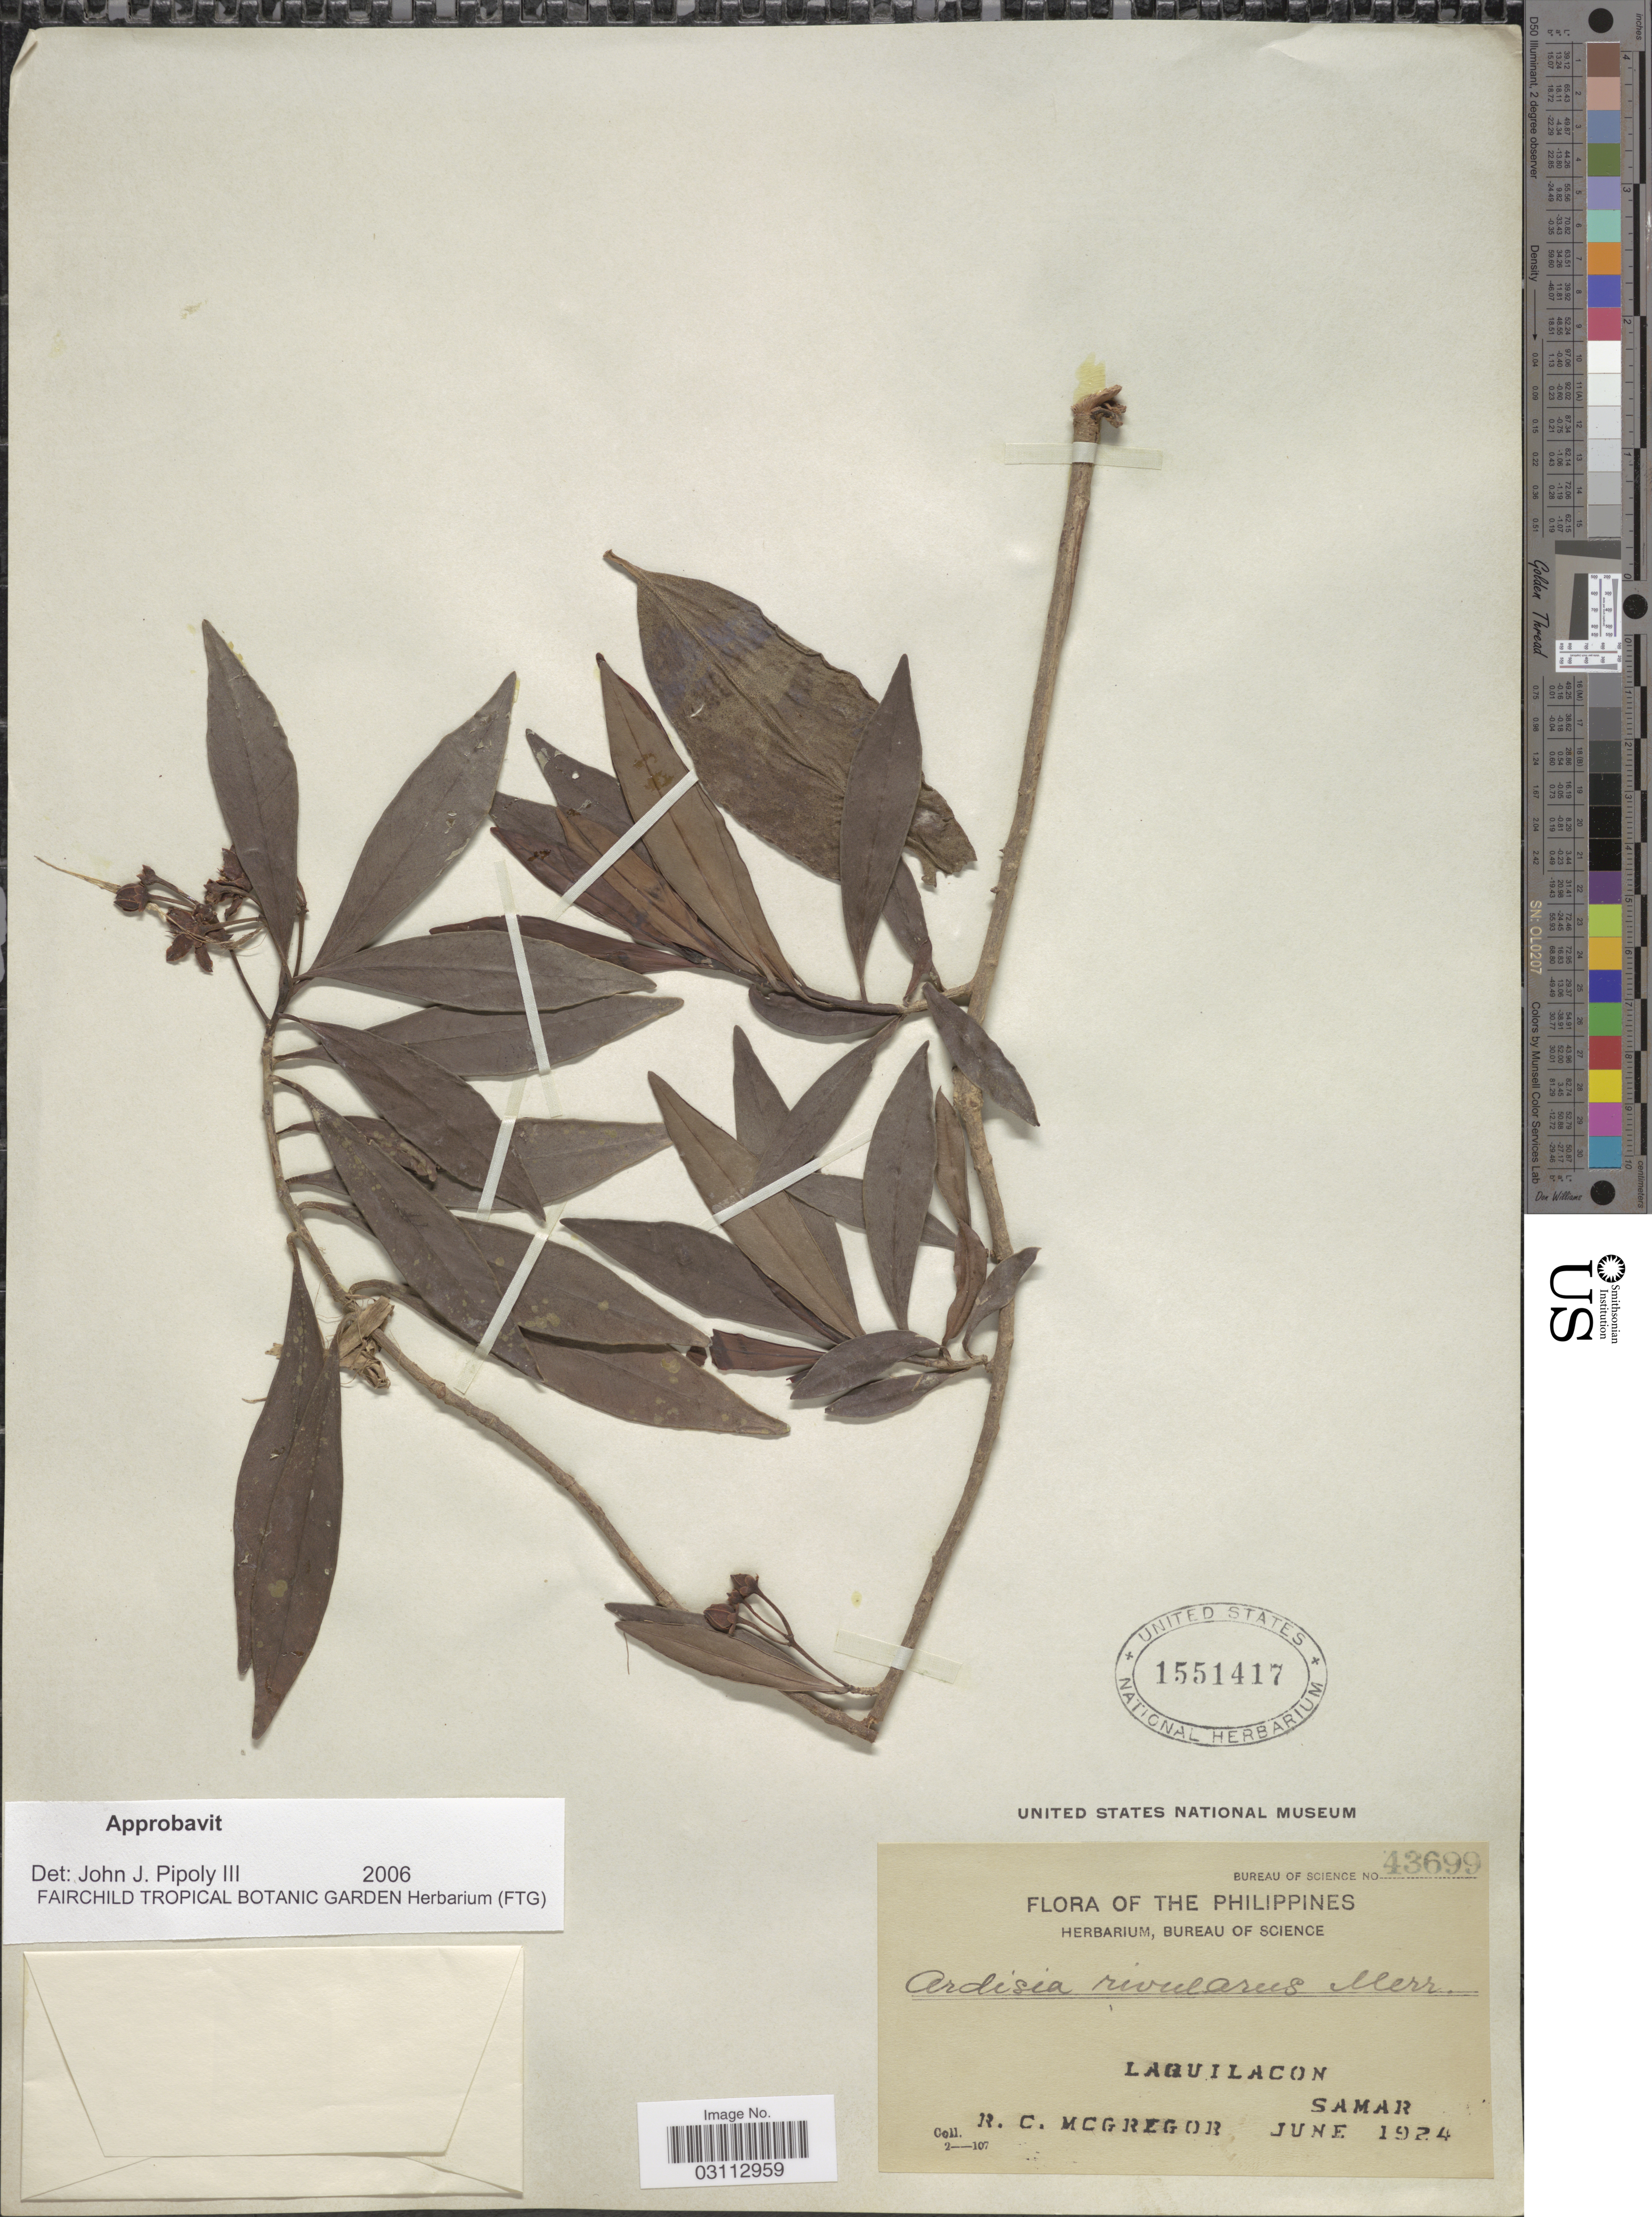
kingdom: Plantae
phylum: Tracheophyta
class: Magnoliopsida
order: Ericales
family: Primulaceae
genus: Ardisia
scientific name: Ardisia rivularis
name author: Merr.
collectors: R. C. McGregor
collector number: Bureau of Science 43699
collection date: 1924-06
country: Philippines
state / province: Eastern Visayas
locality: Laquilacon. Samar.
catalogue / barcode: US 1551417